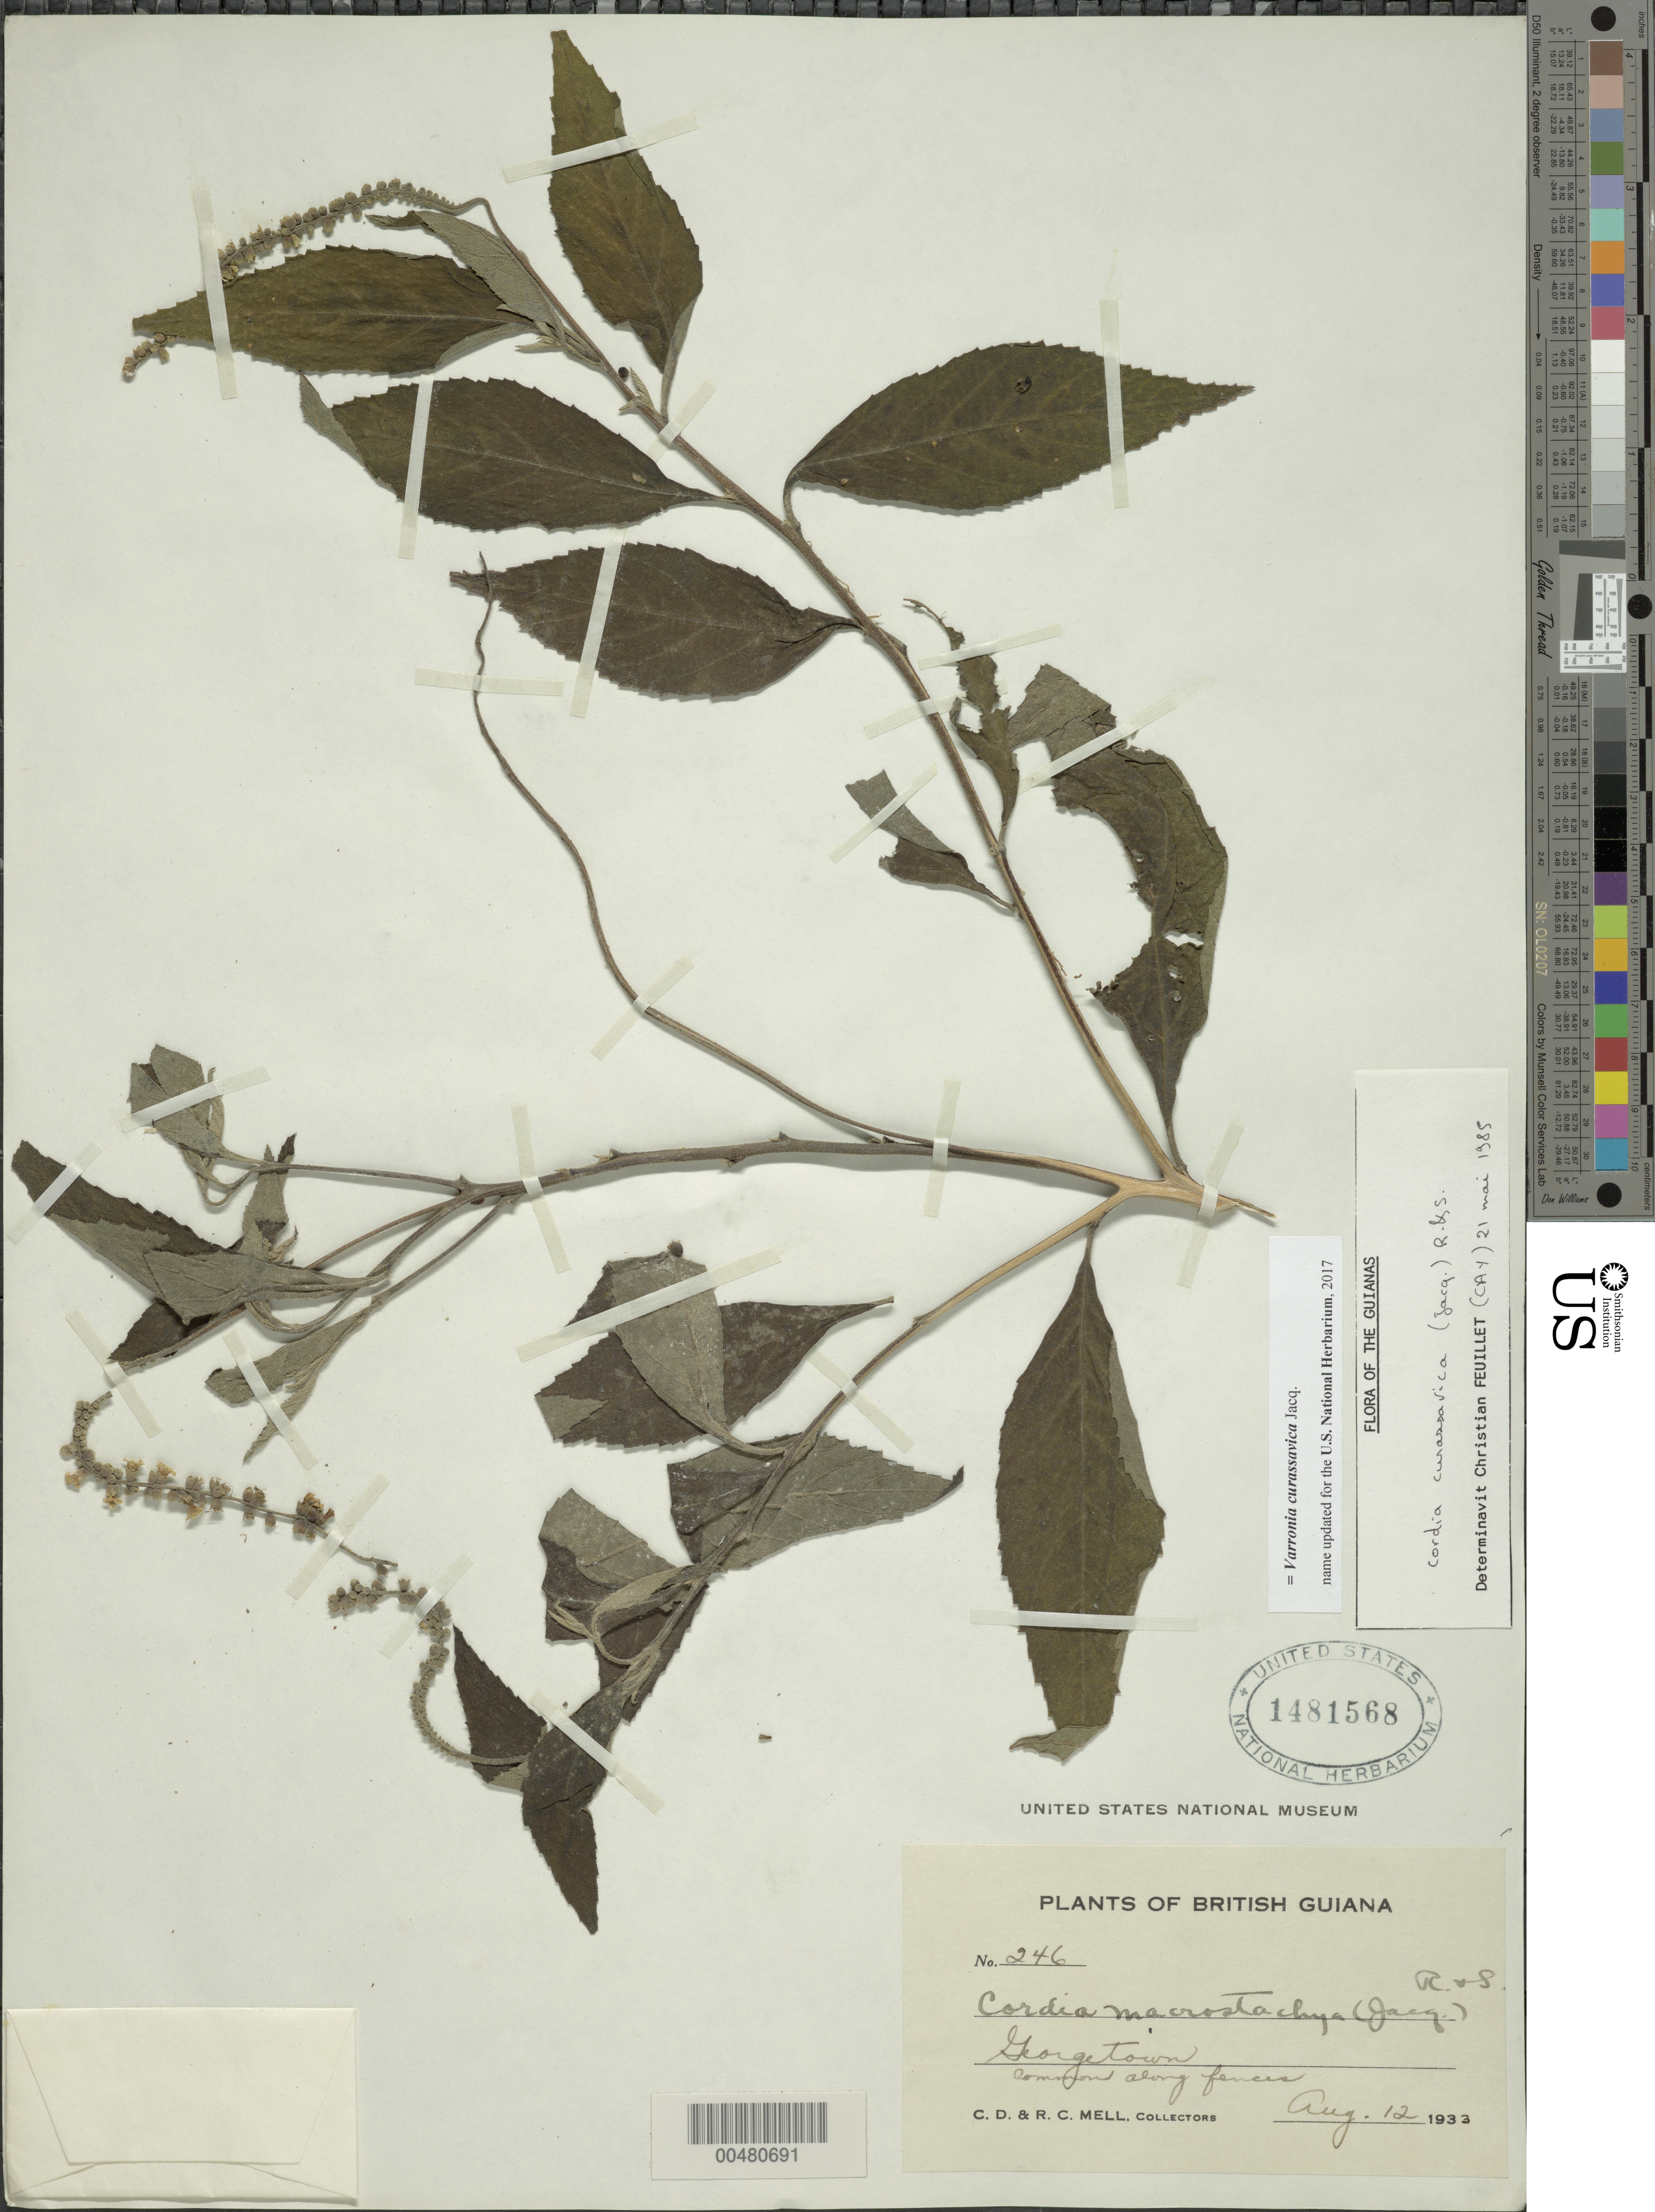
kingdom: Plantae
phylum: Tracheophyta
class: Magnoliopsida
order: Boraginales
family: Cordiaceae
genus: Varronia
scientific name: Varronia curassavica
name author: Jacq.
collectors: C. D. Mell & R. Mell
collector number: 246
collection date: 1933-08-12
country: Guyana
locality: British Guiana, Georgetown.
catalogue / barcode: US 1481568